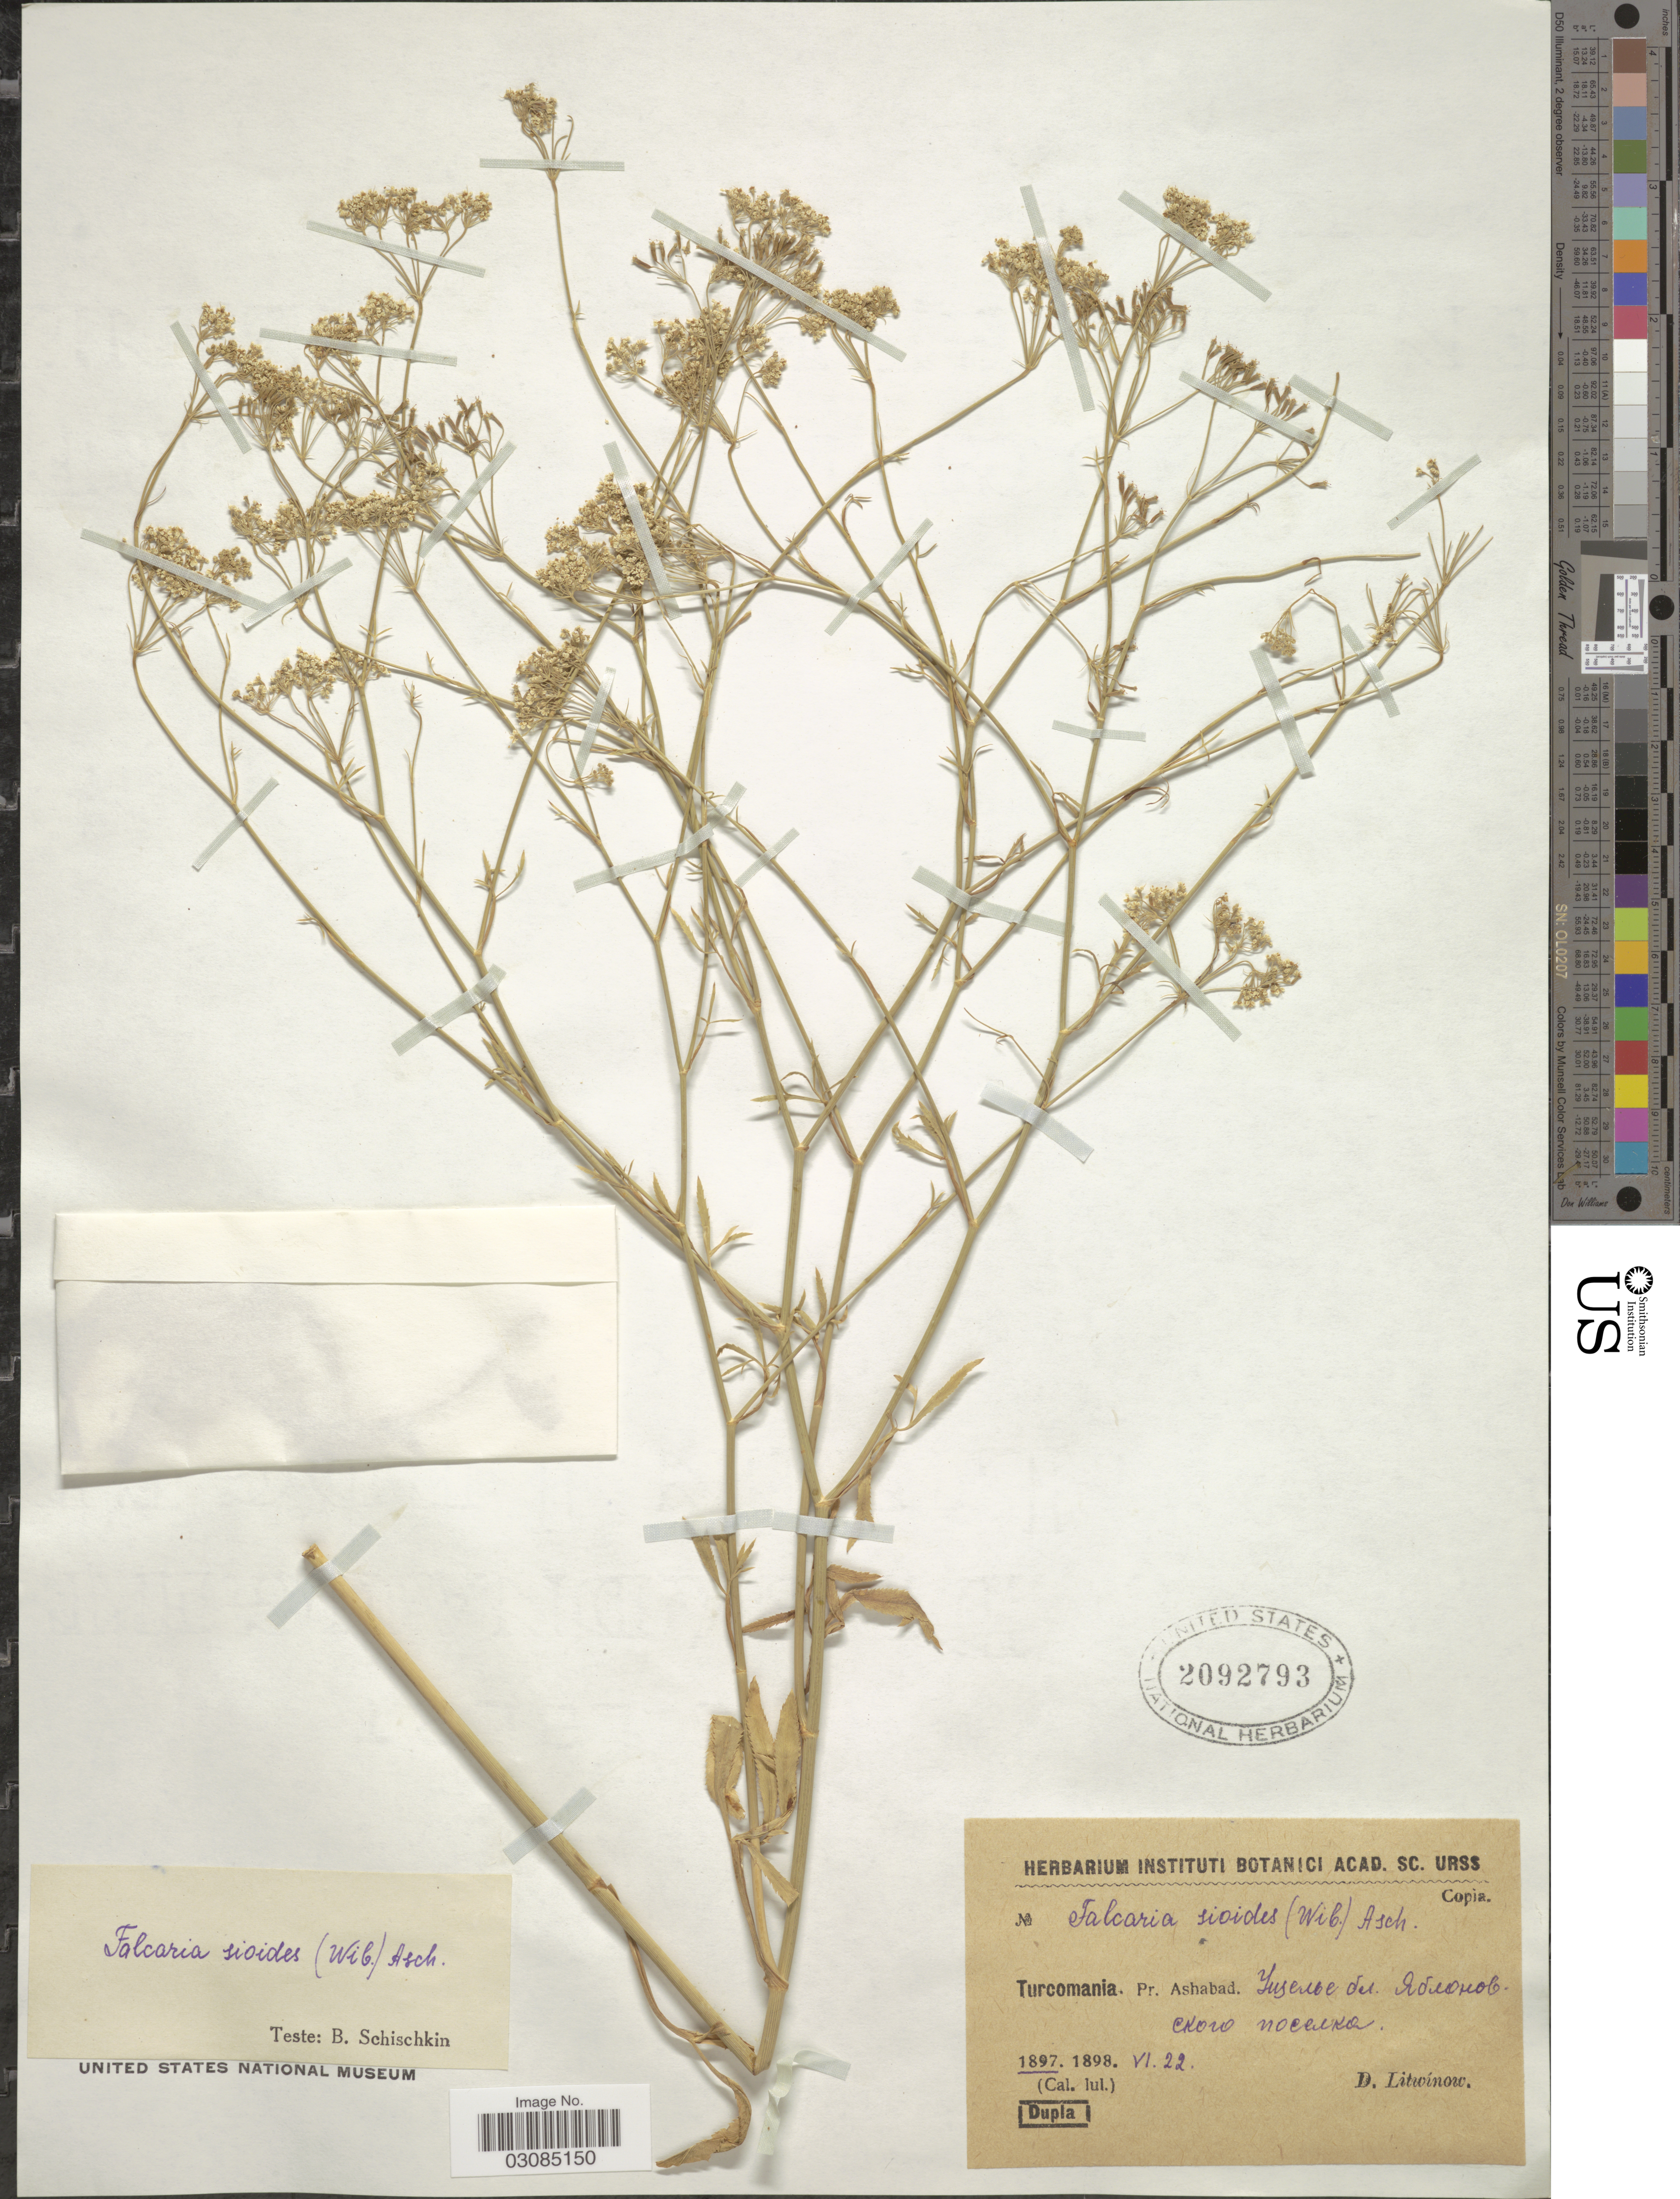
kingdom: Plantae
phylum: Tracheophyta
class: Magnoliopsida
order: Apiales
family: Apiaceae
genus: Falcaria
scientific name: Falcaria sioides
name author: (Wibel) Asch.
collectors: D. Litwinow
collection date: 1887-06-22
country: Turkmenistan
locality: Turcomania. Pr. Ashabad. [Foreign script]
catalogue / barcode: US 2092793